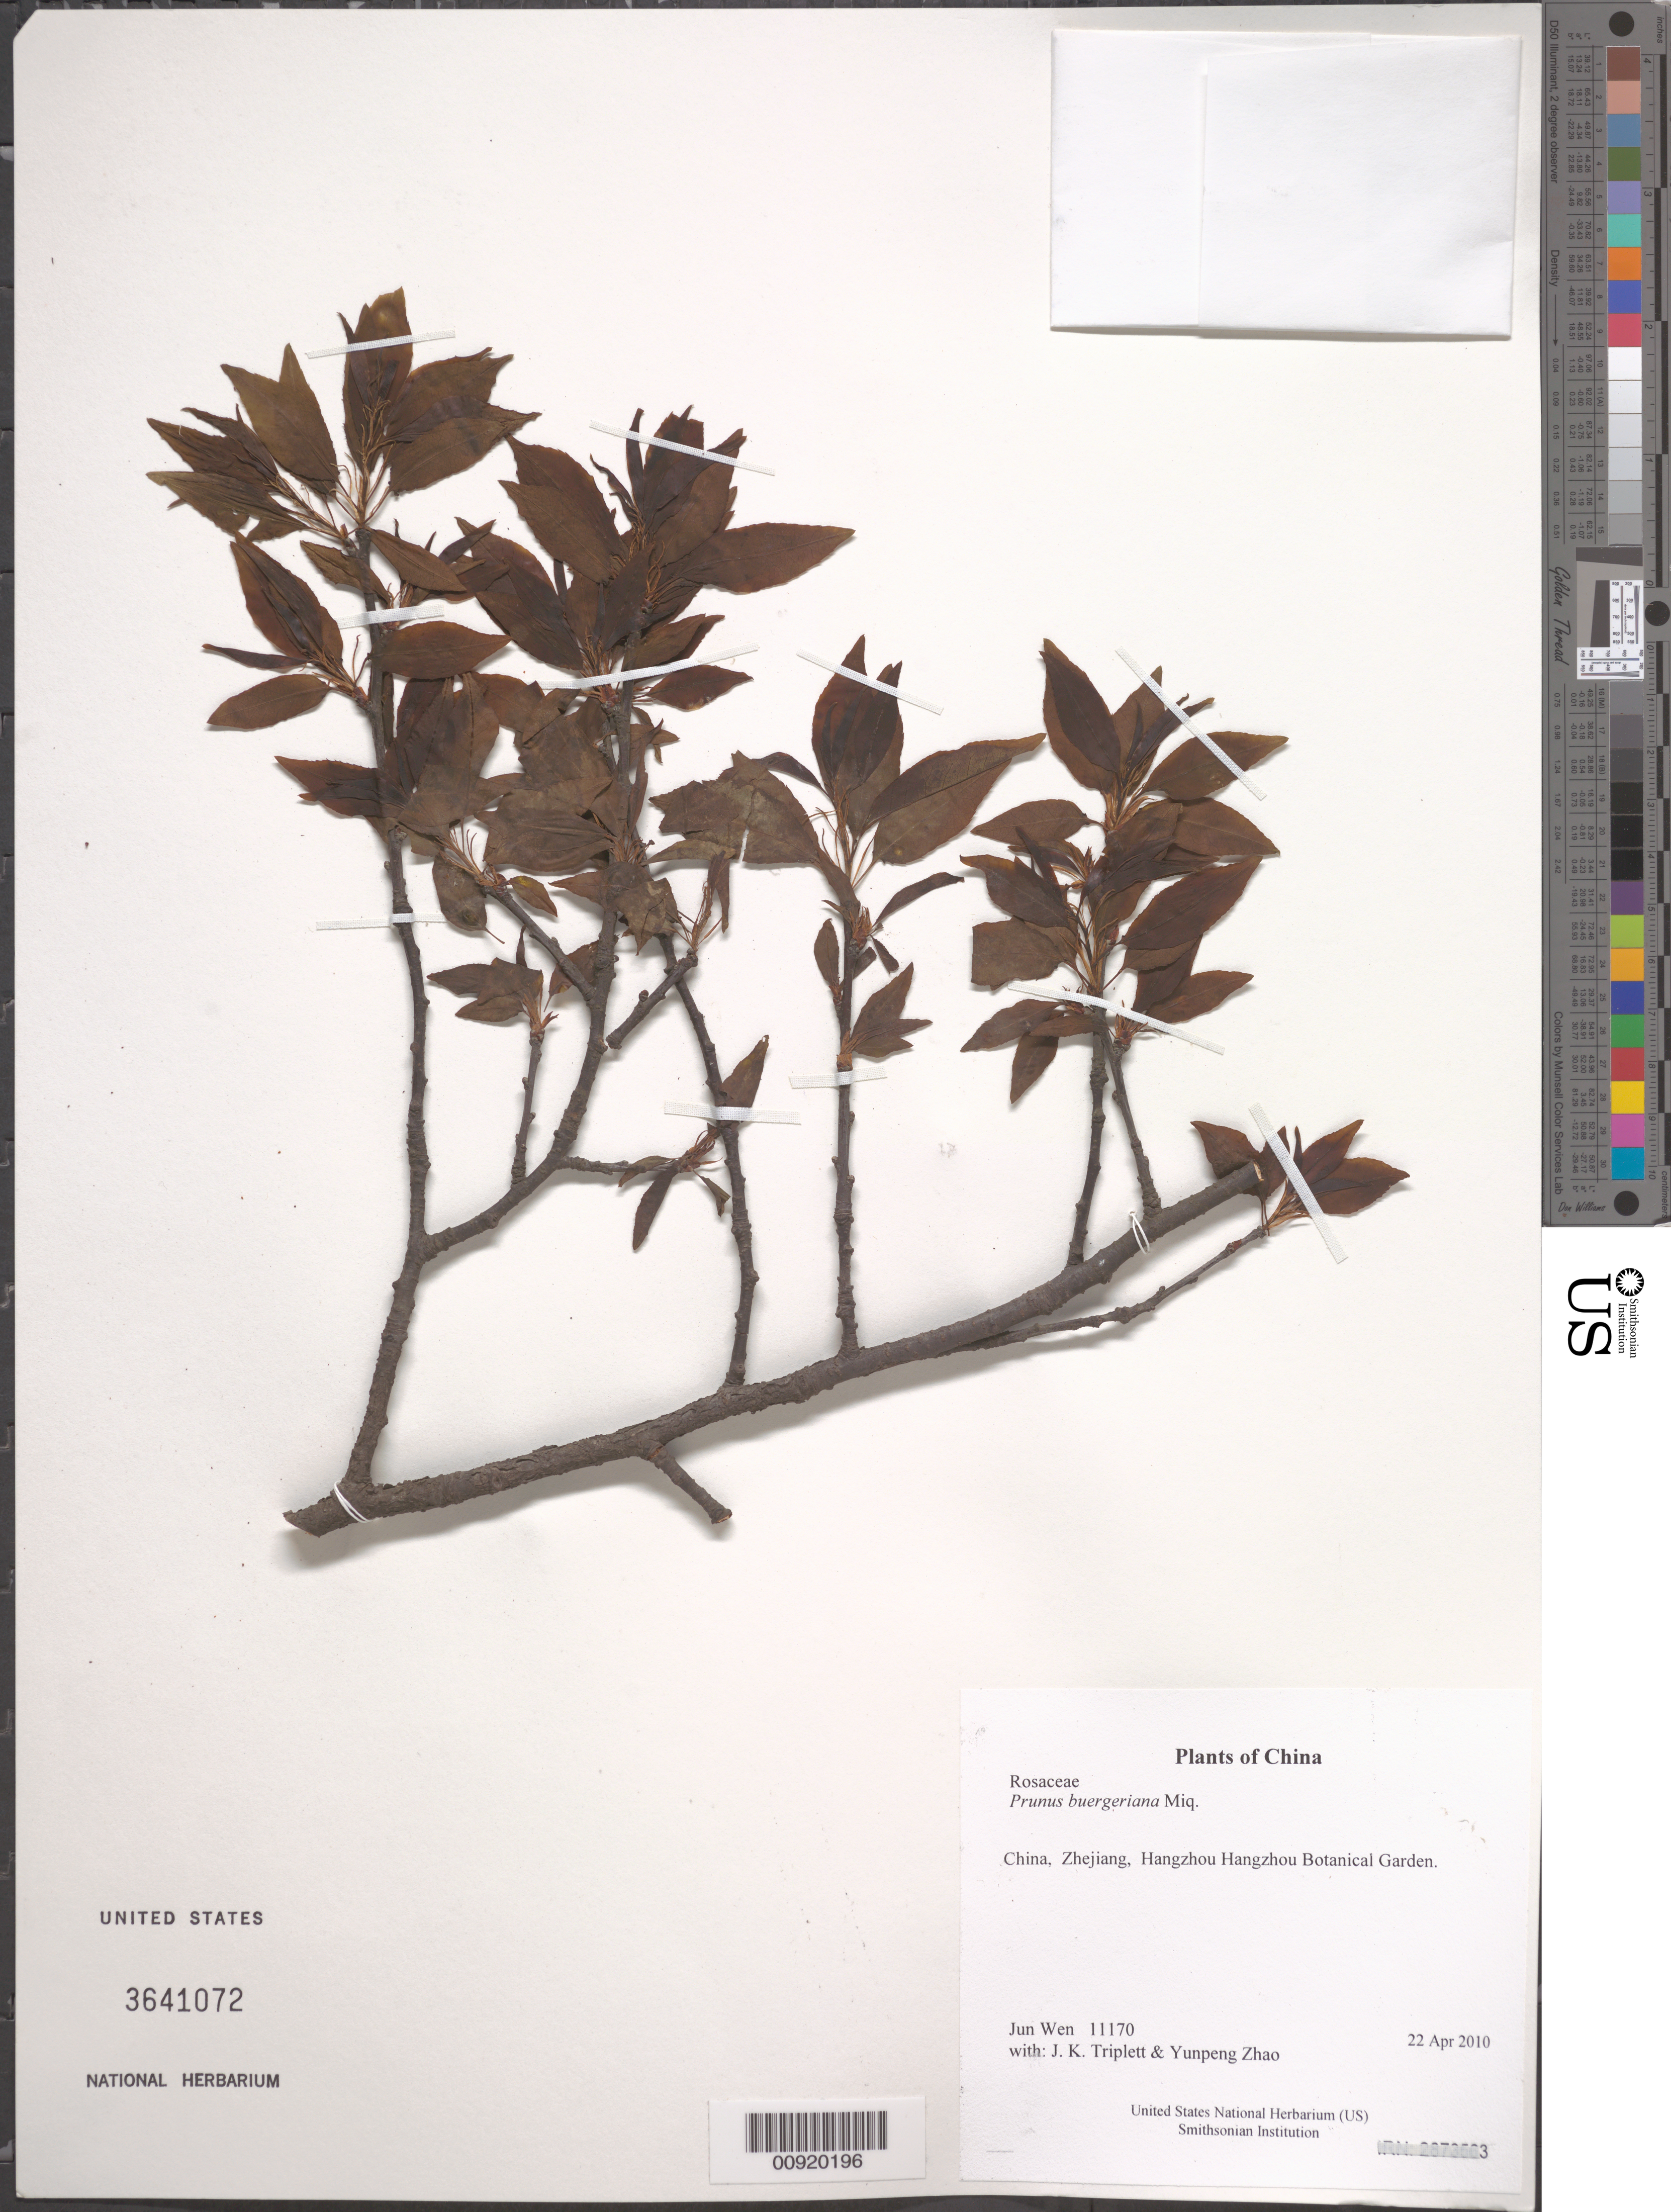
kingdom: Plantae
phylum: Tracheophyta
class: Magnoliopsida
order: Rosales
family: Rosaceae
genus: Prunus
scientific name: Prunus buergeriana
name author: Miq.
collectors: J. Wen, J. K. Triplett & Yunpeng Zhao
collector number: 11170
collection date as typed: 22 Apr 2010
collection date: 2010-04-22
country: China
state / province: Zhejiang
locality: Hangzhou Hangzhou Botanical Garden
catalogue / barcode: US 3641072